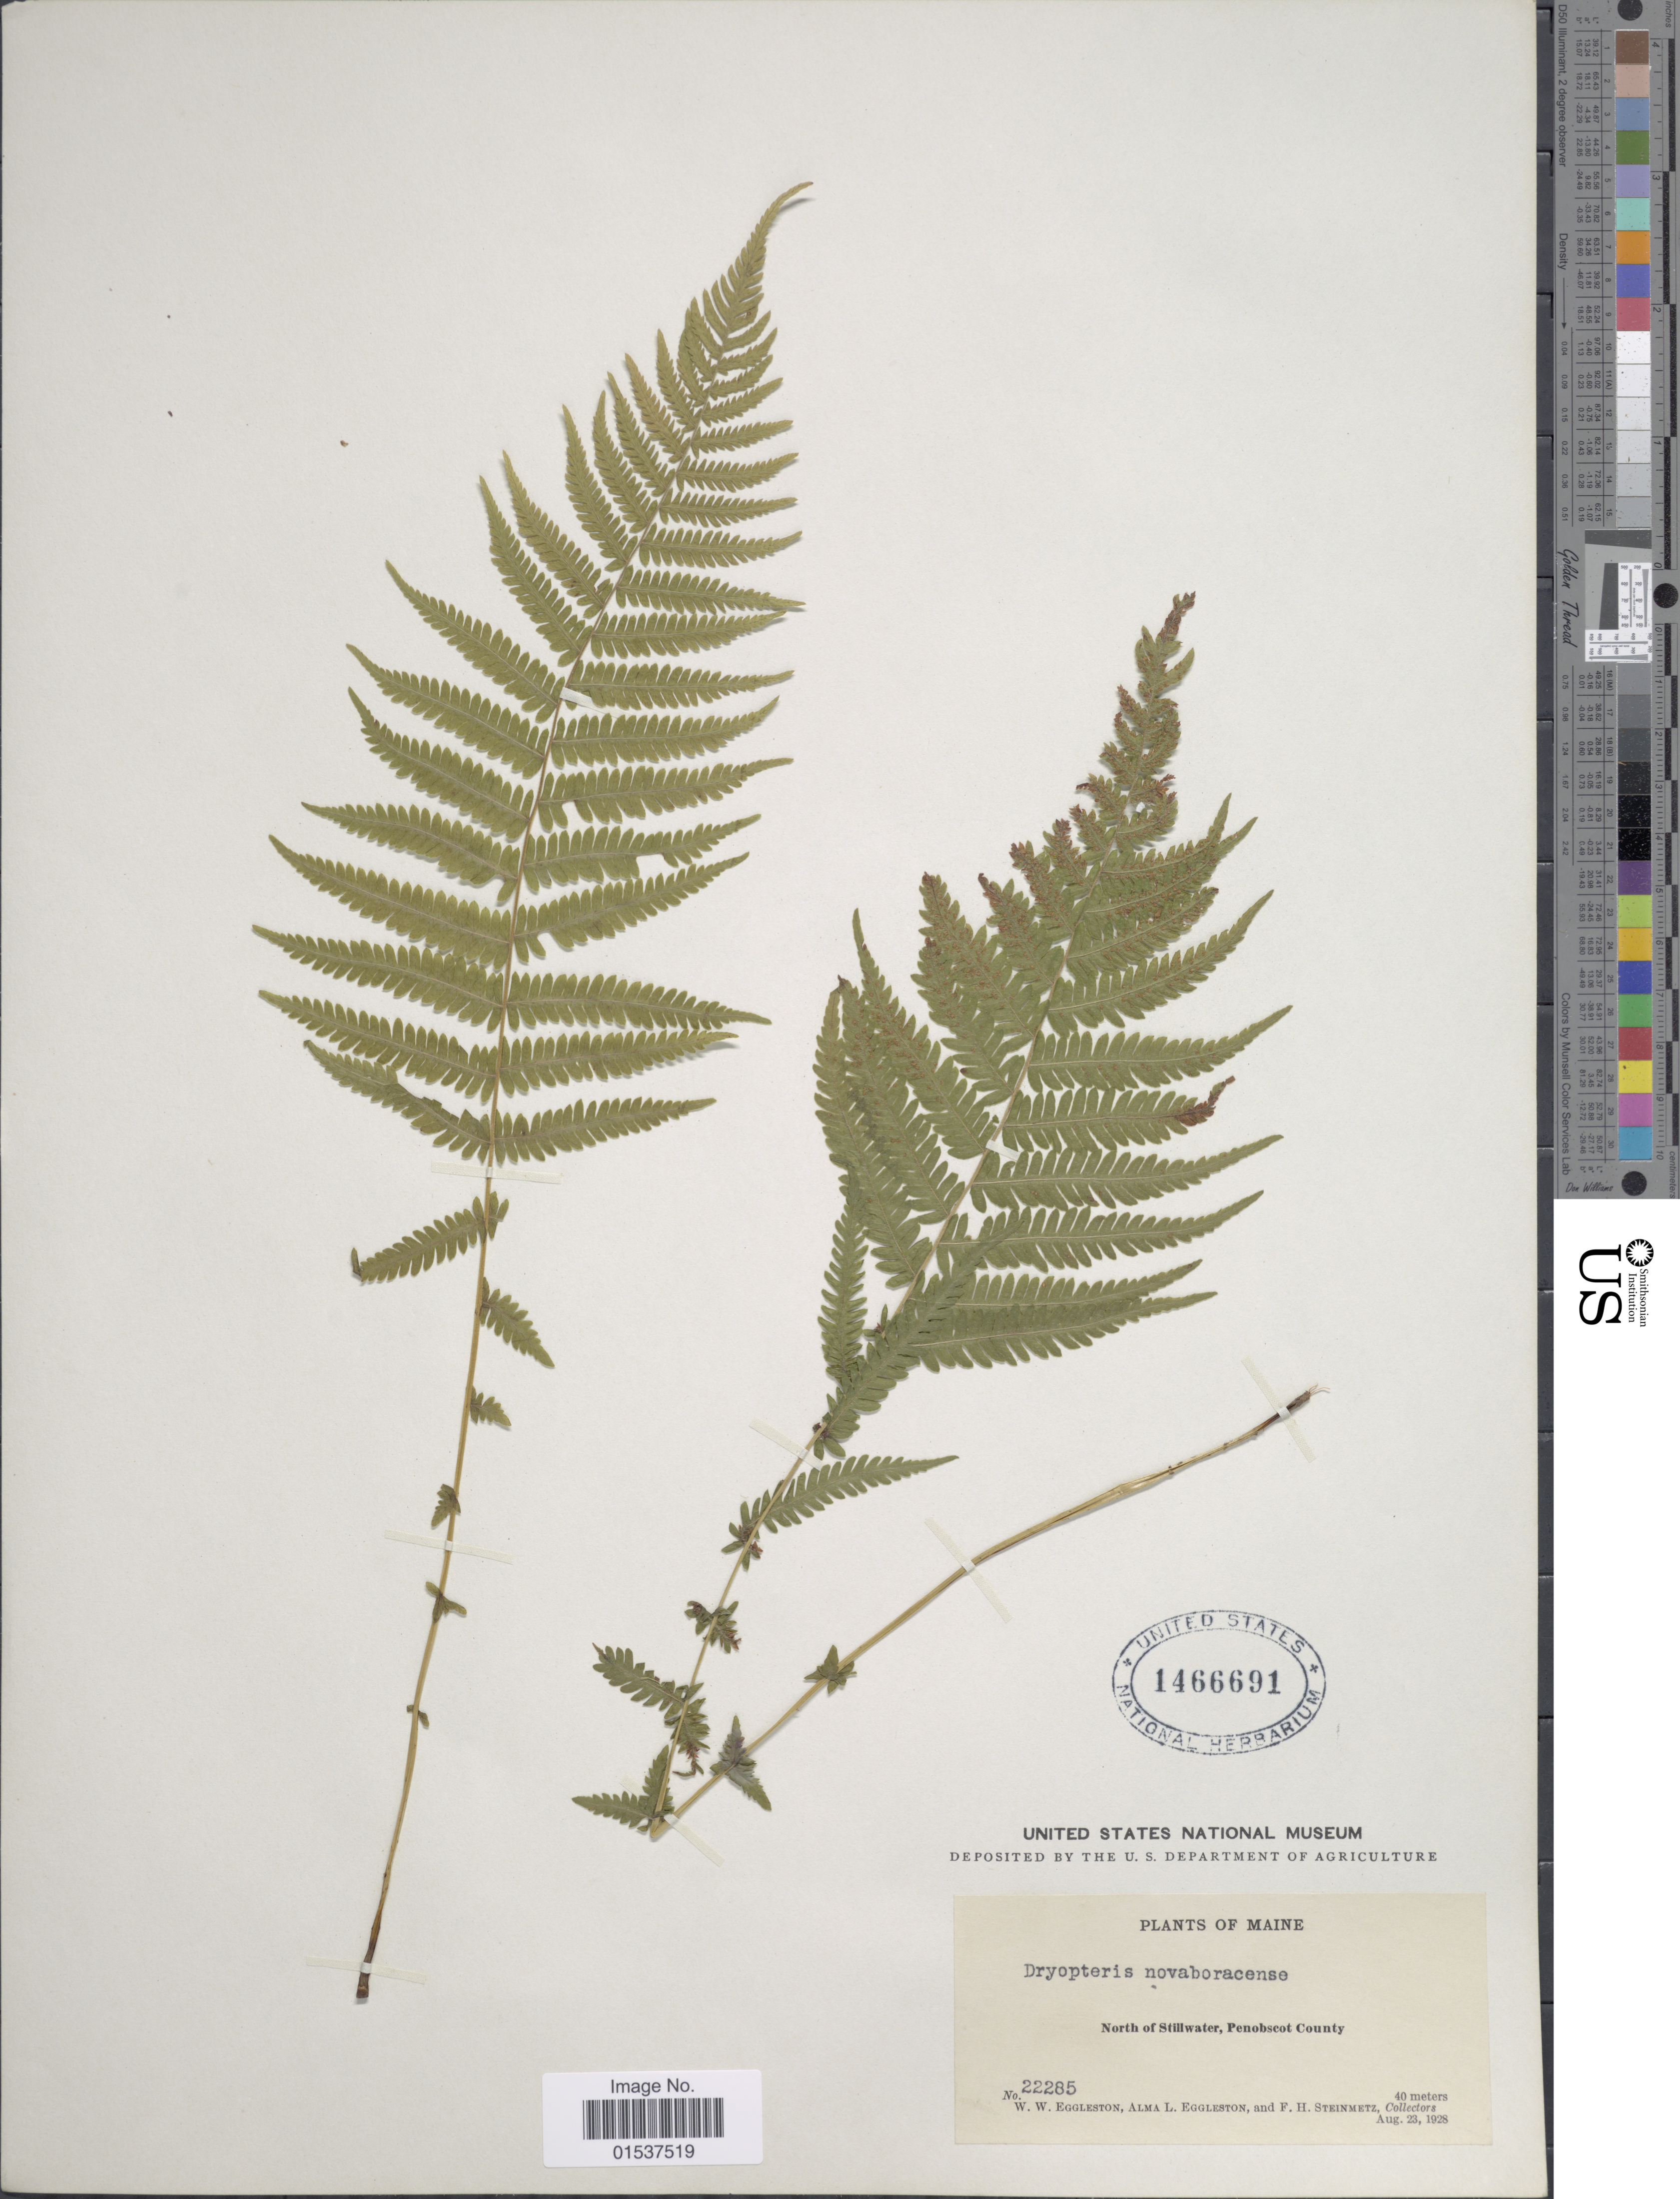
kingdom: Plantae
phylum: Tracheophyta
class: Polypodiopsida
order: Polypodiales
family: Thelypteridaceae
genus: Parathelypteris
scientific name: Parathelypteris noveboracensis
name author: (L.) Ching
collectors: W. W. Eggleston, A. Eggleston & F. H. Steinmetz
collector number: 22285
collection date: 1928-08-23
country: United States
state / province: Maine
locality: North of Stillwater, Penobscot County.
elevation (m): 40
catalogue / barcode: US 1466691